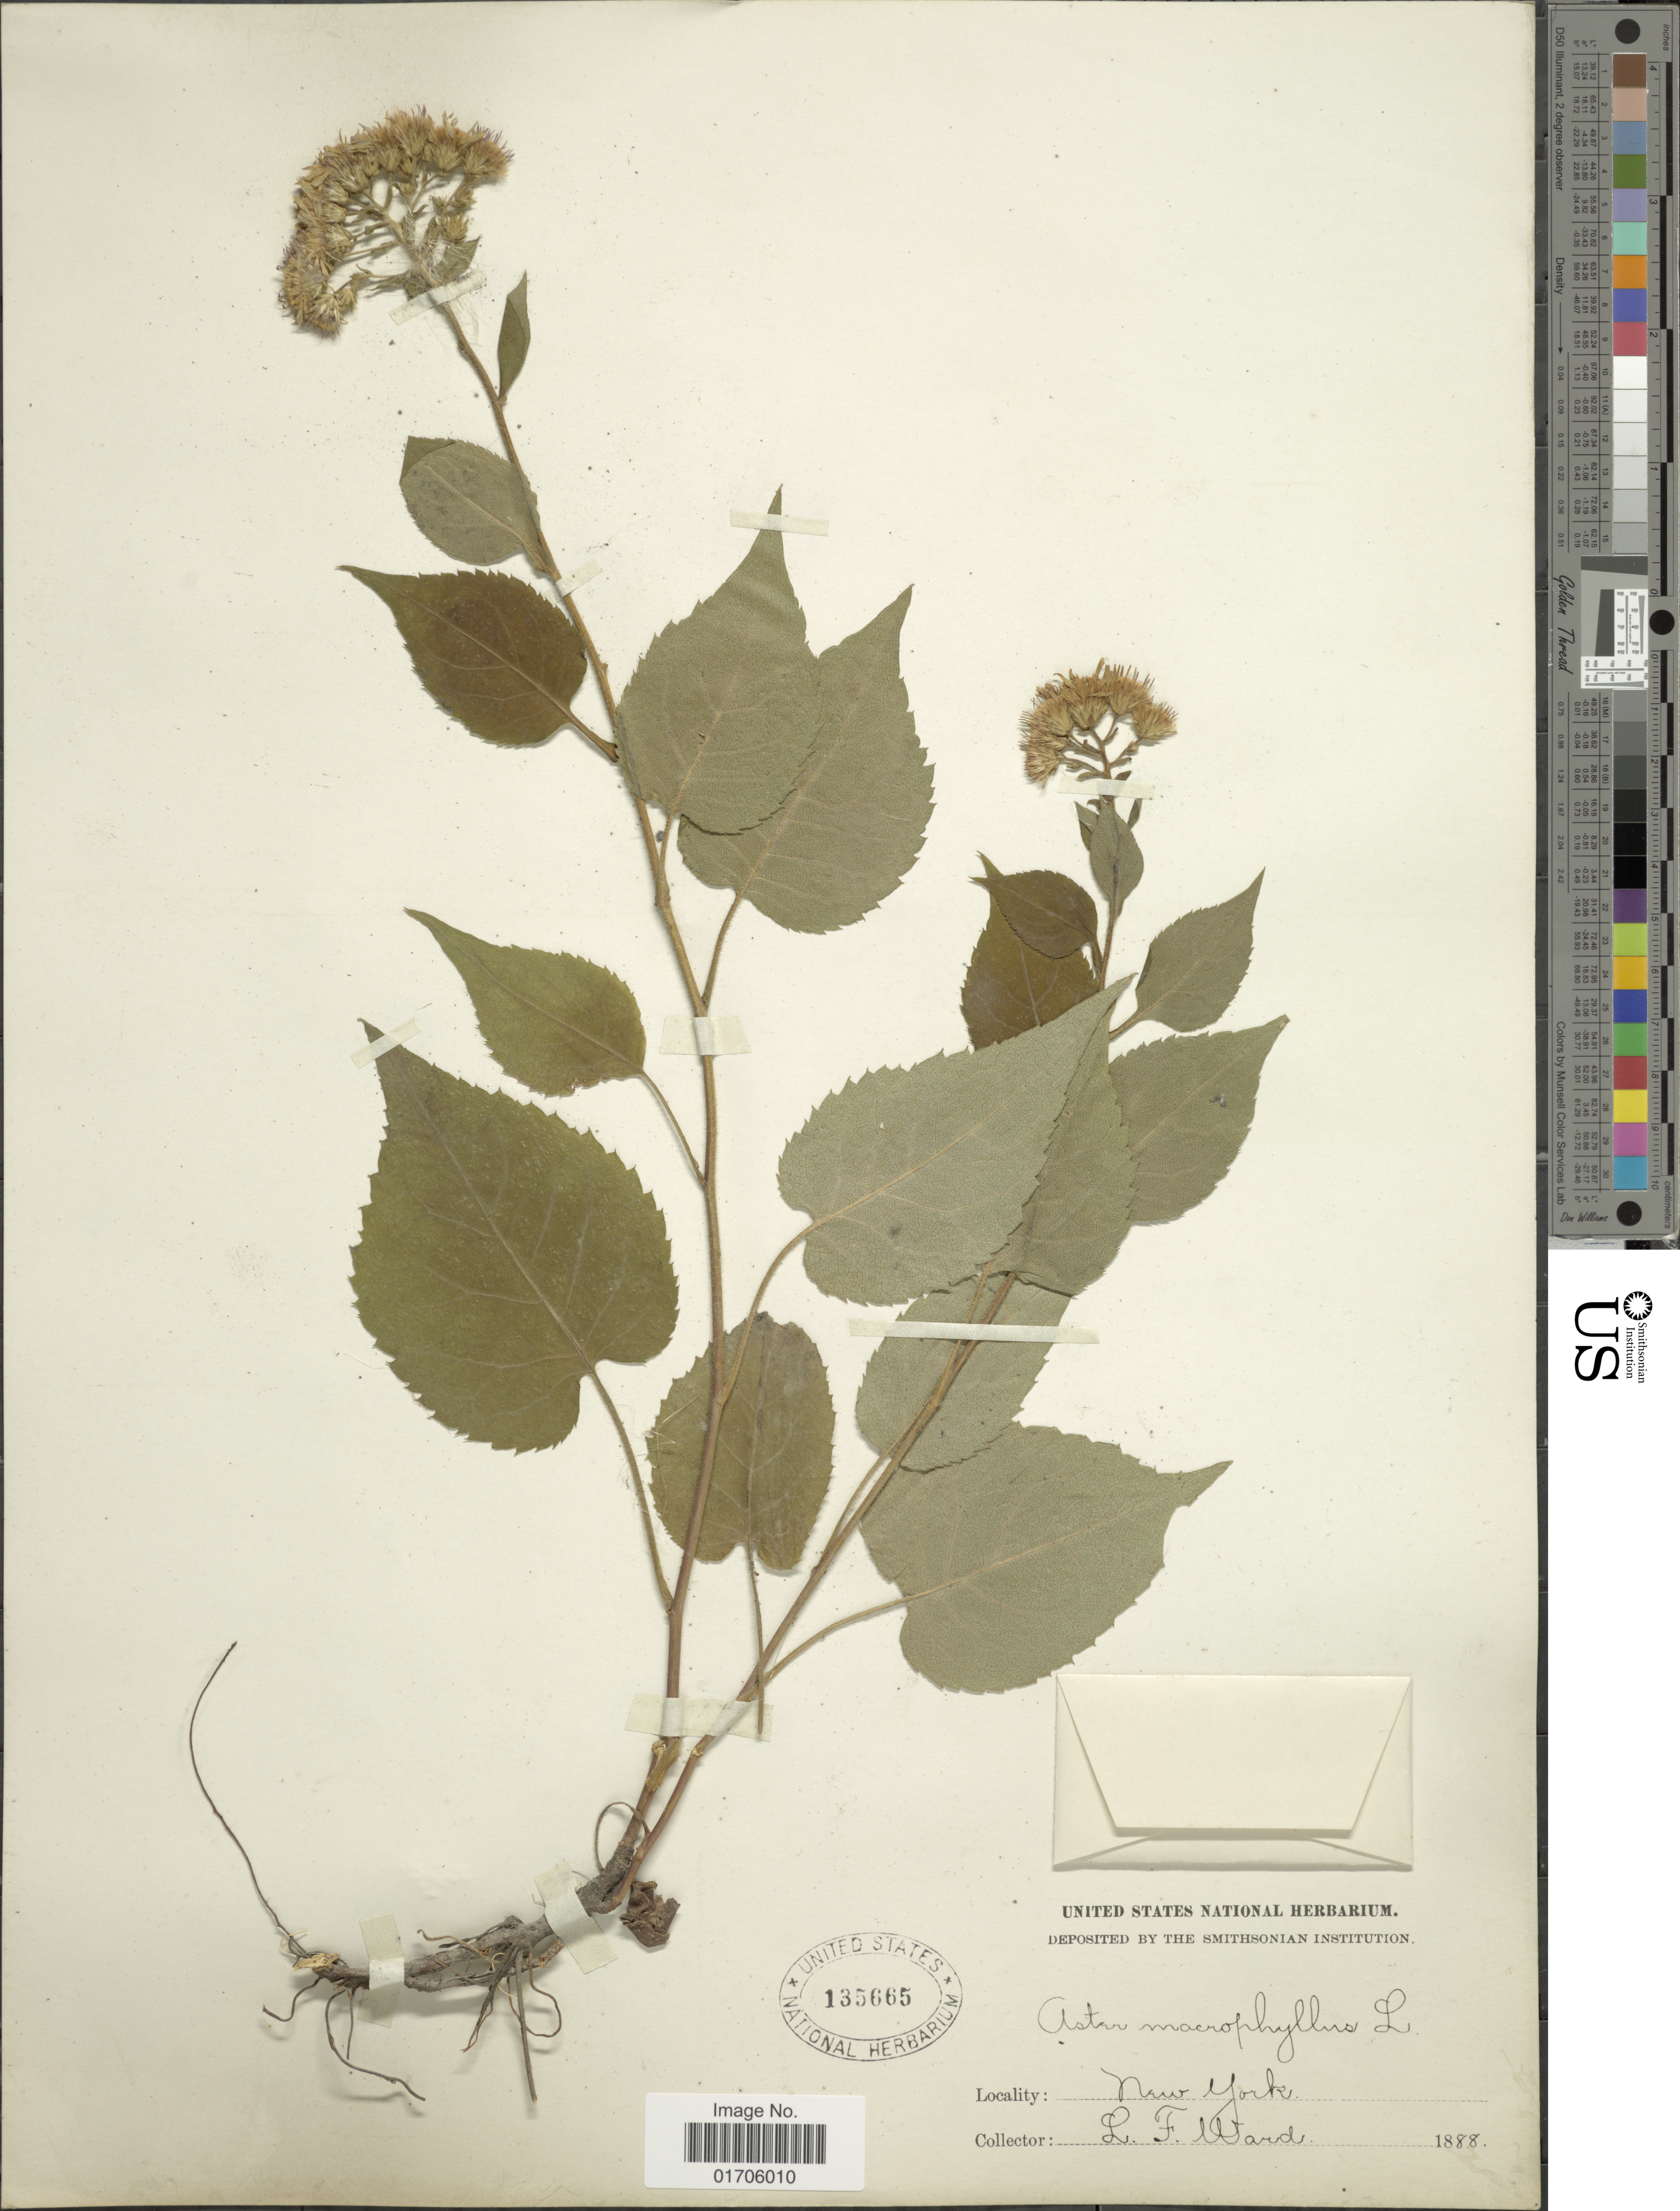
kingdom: Plantae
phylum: Tracheophyta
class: Magnoliopsida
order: Asterales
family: Asteraceae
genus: Eurybia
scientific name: Eurybia sp.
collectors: L. Ward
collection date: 1888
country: United States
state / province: New York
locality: New York.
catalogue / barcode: US 135665